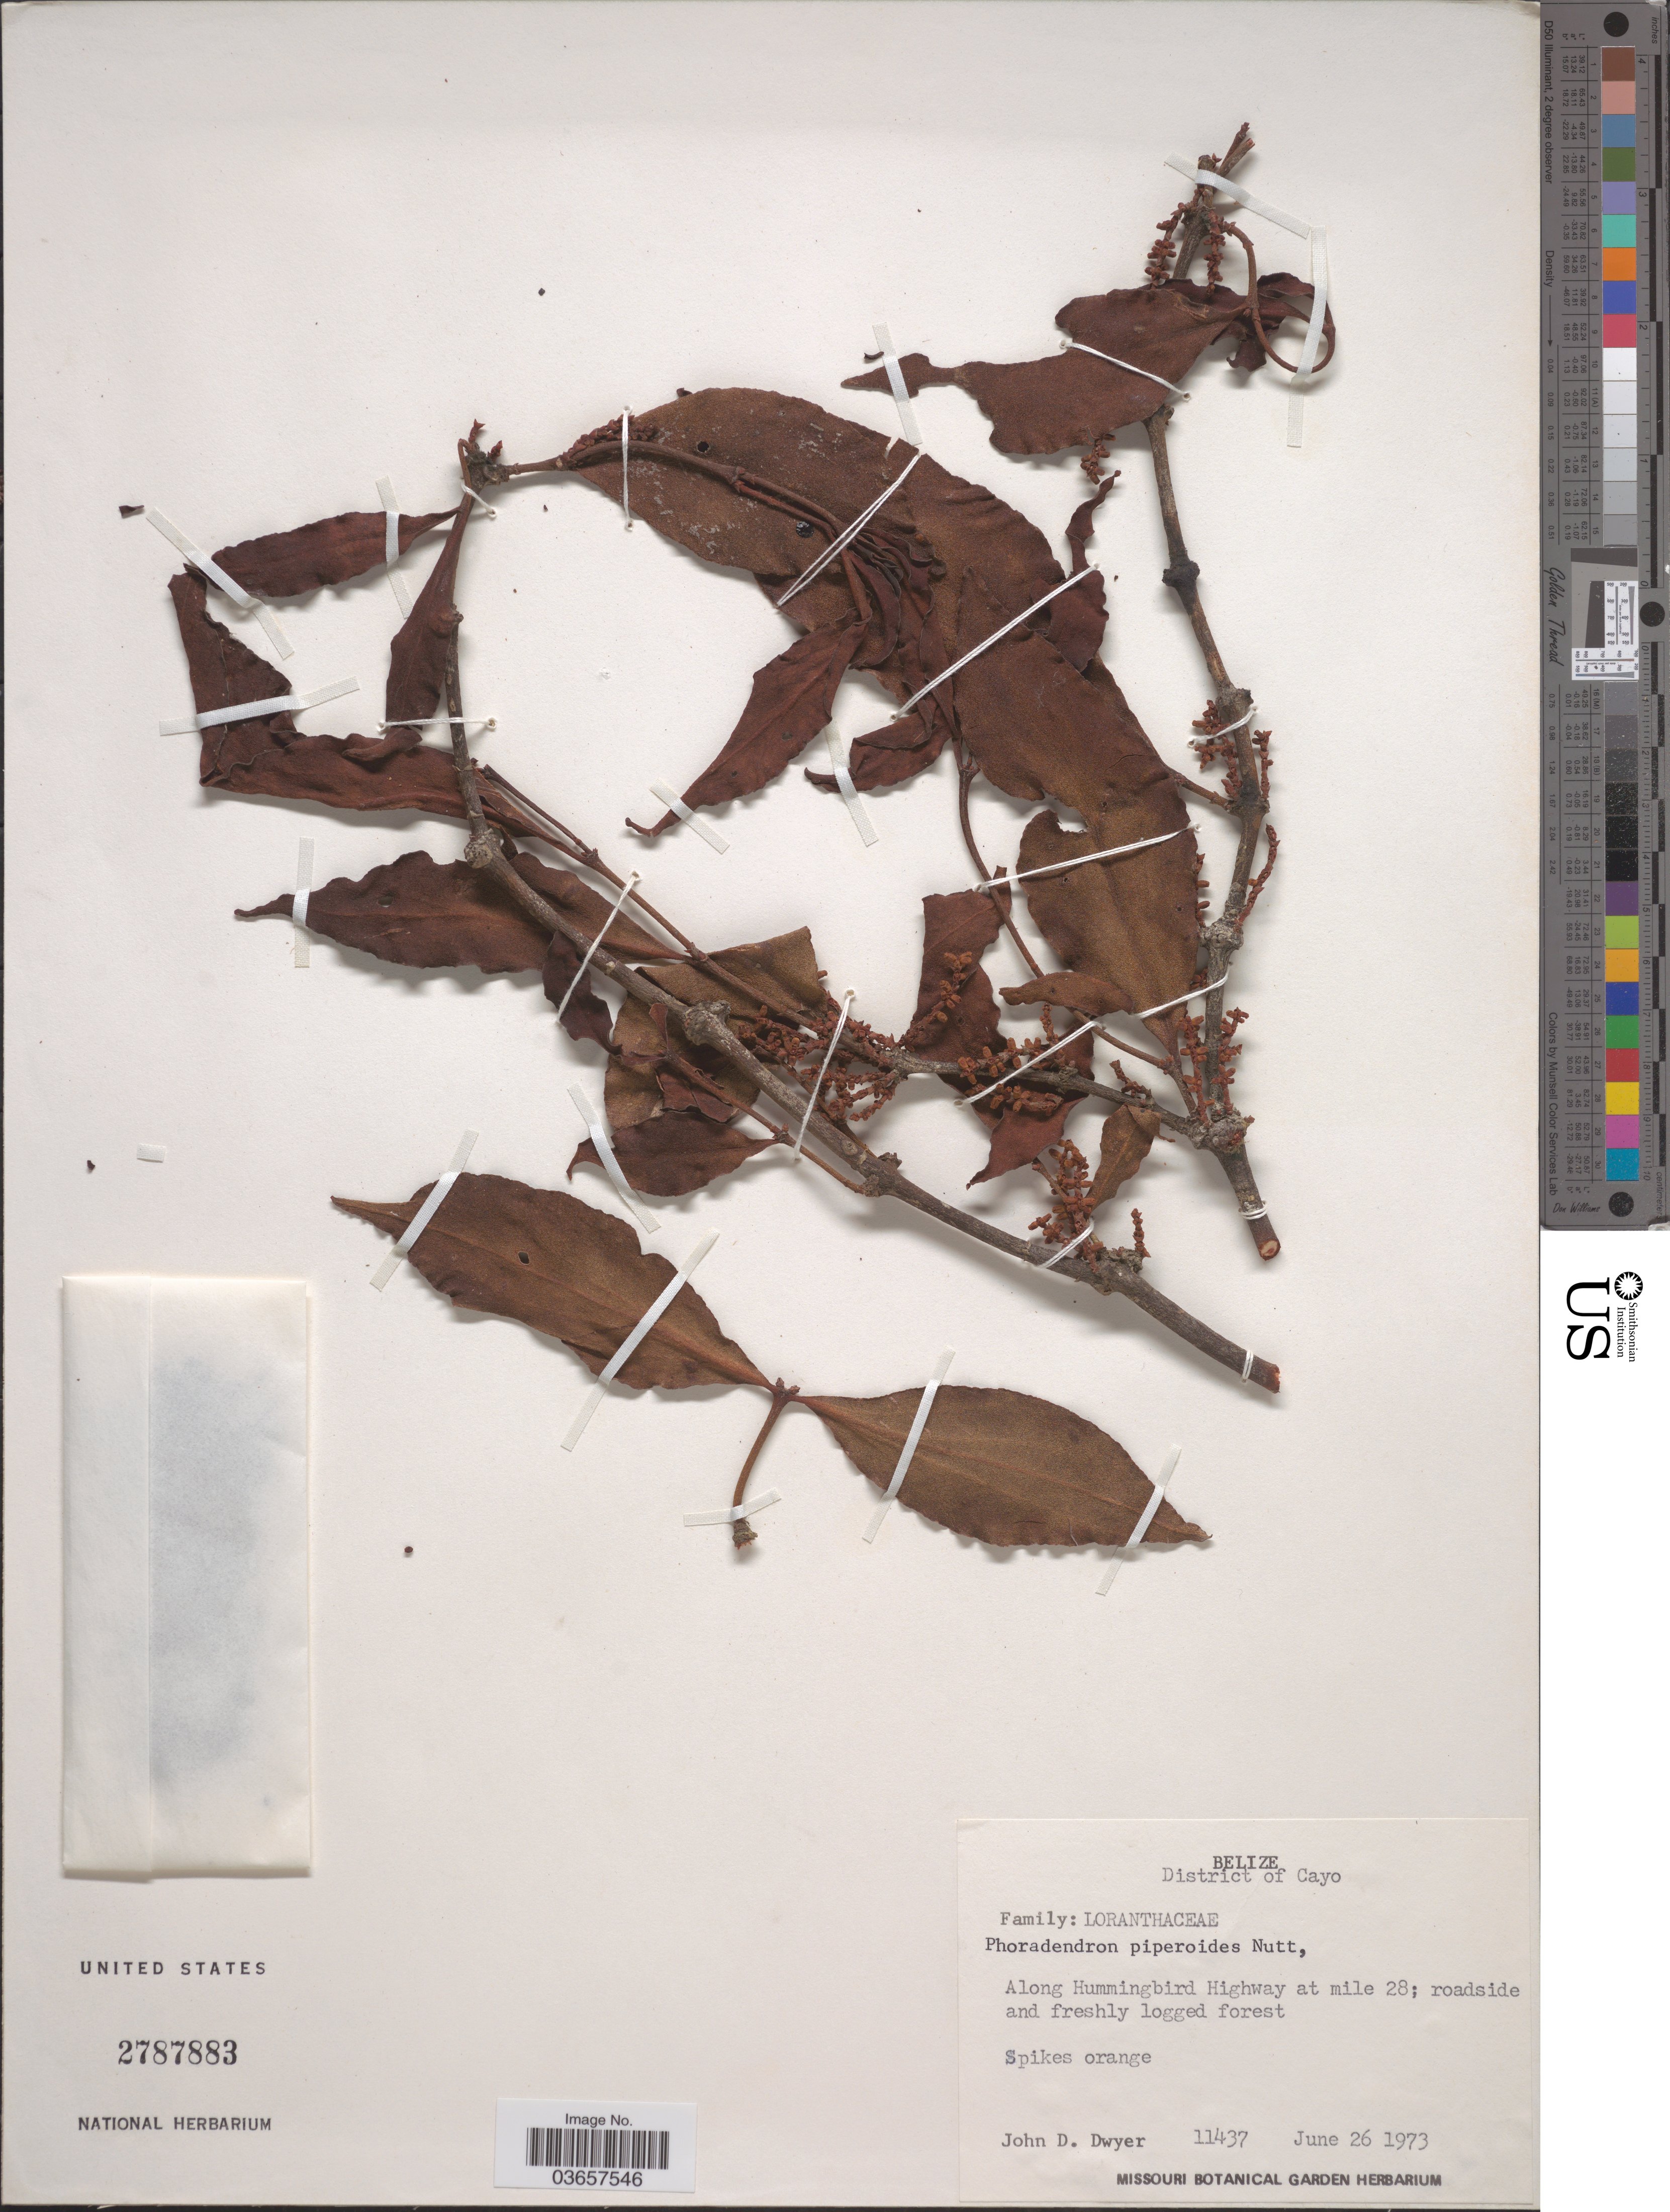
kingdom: Plantae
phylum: Tracheophyta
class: Magnoliopsida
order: Santalales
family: Viscaceae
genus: Phoradendron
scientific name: Phoradendron piperoides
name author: (Kunth) Trel.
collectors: J. D. Dwyer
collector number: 11437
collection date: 1973-06-26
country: Belize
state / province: Cayo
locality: District of Cayo. Along Hummingbird Highway at mile 28.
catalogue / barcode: US 2787883